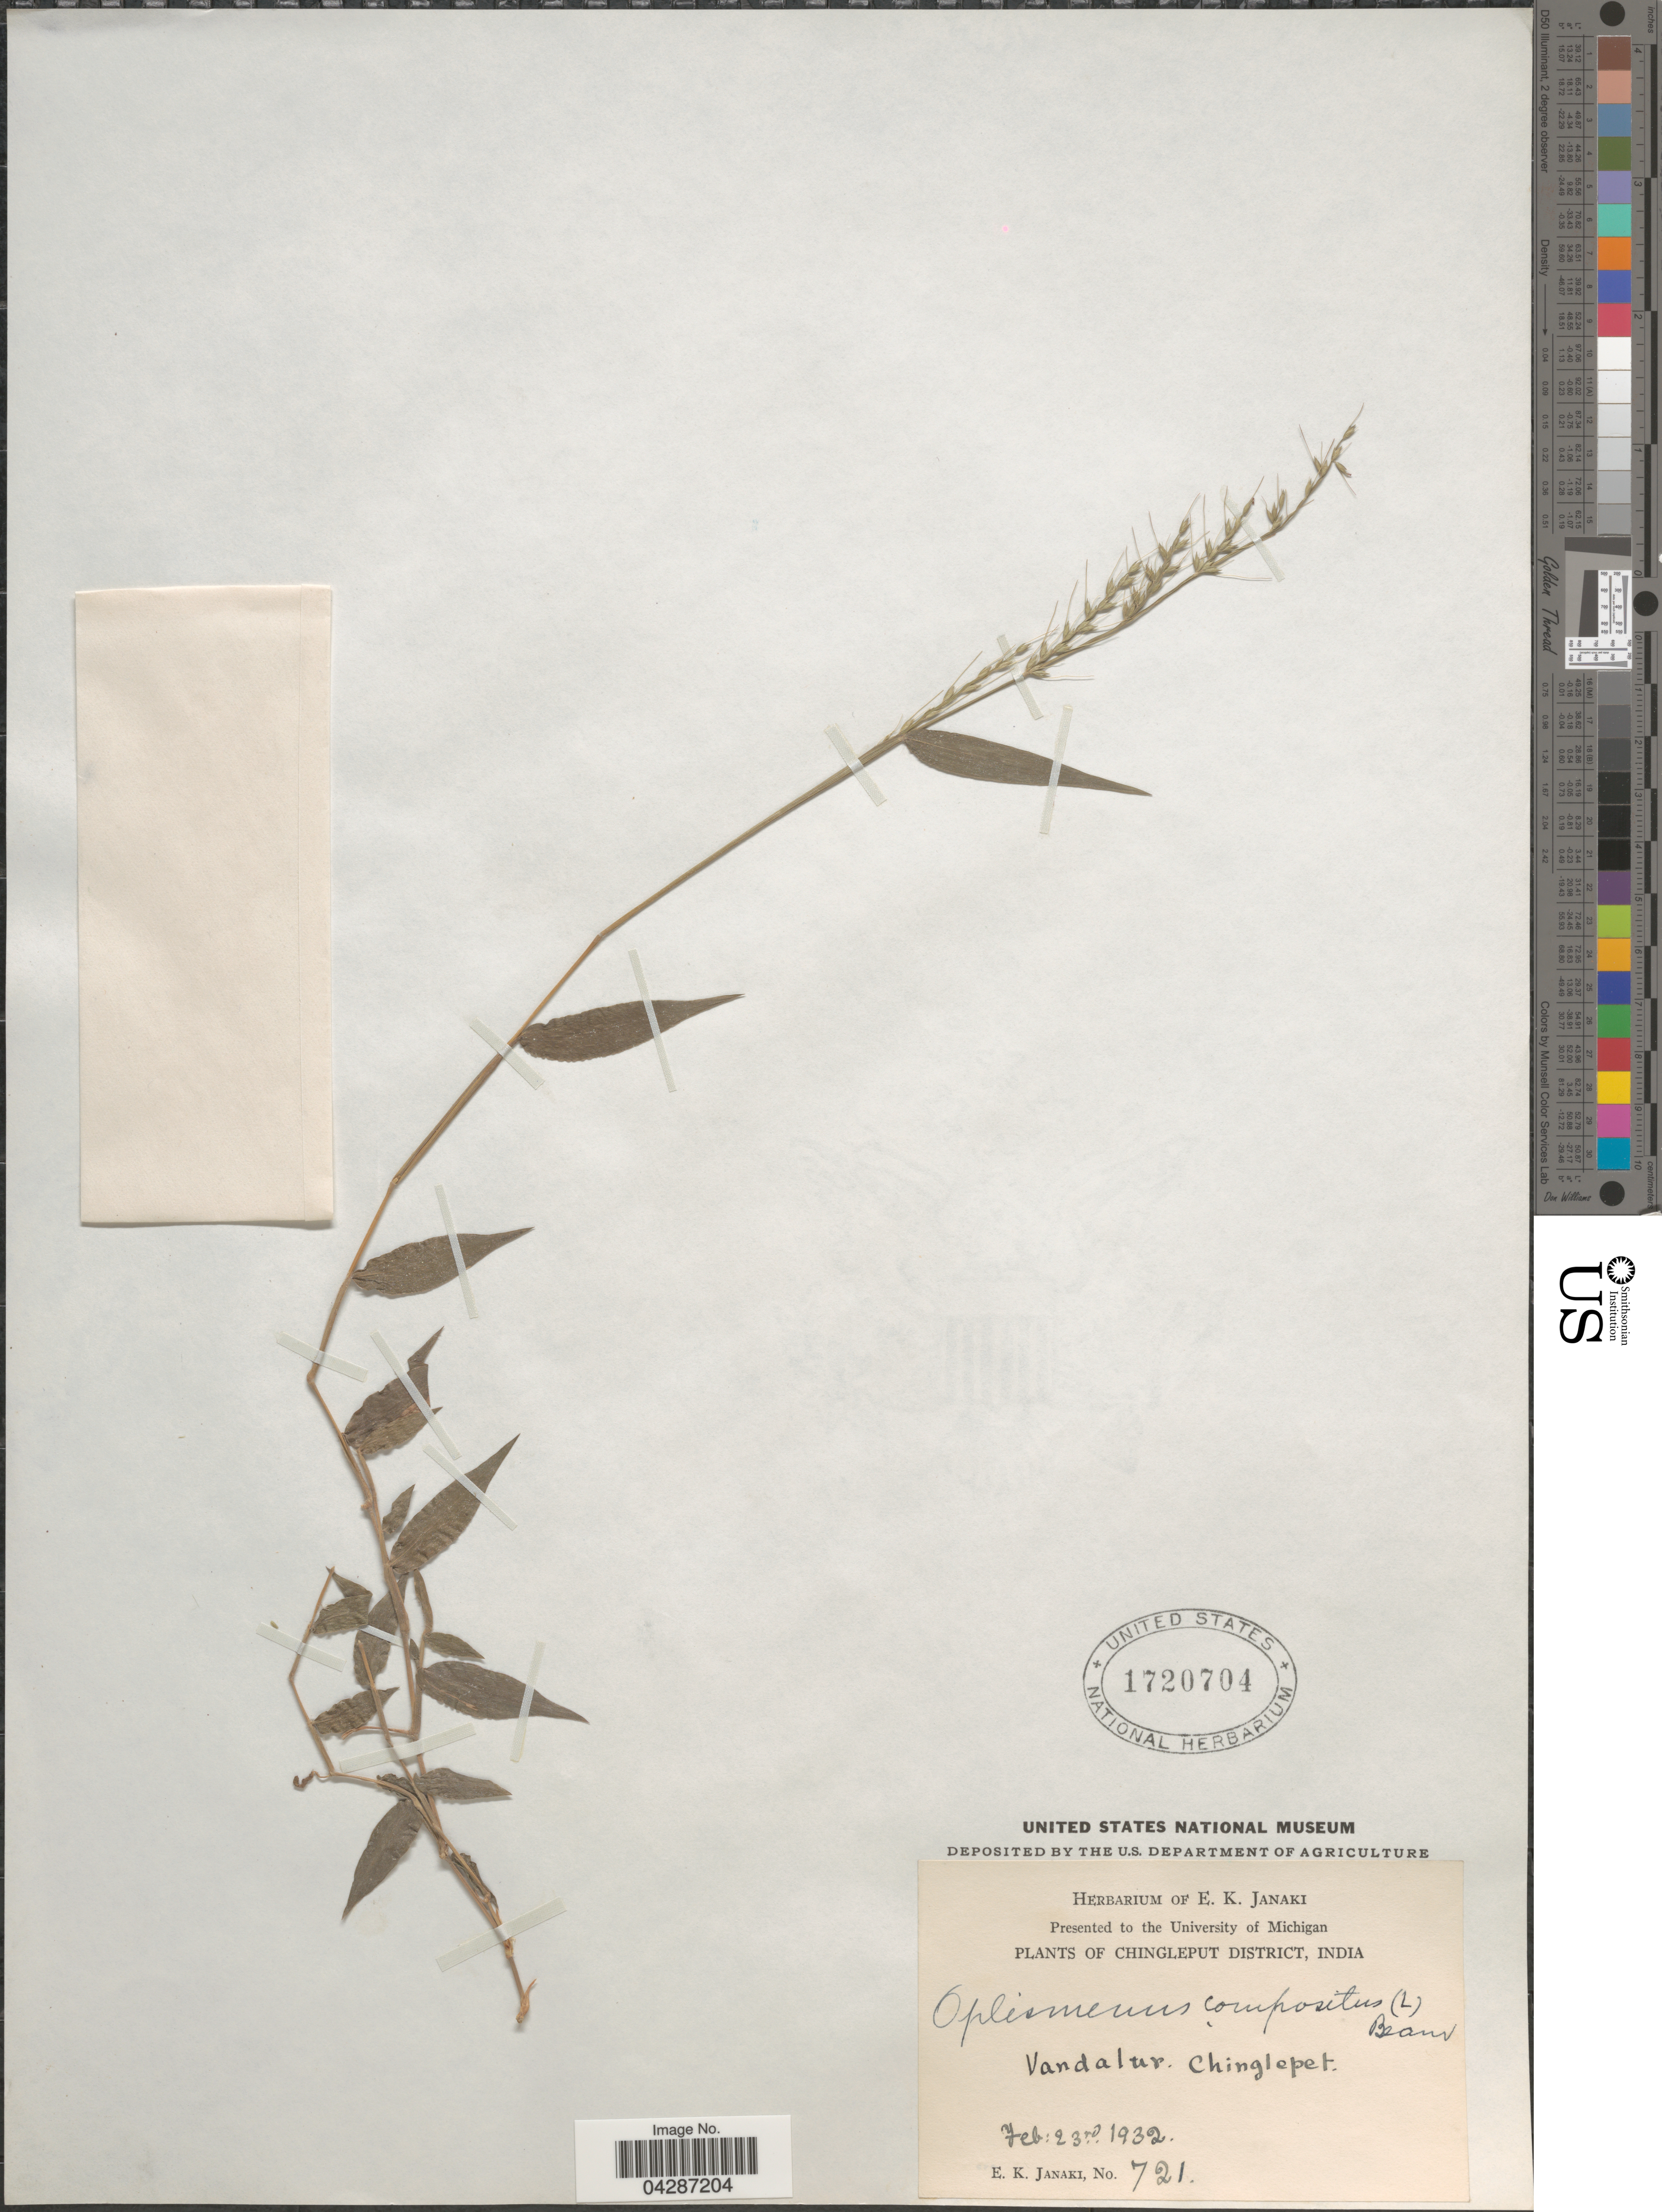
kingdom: Plantae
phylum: Tracheophyta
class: Liliopsida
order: Poales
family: Poaceae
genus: Oplismenus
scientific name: Oplismenus compositus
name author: (L.) P. Beauv.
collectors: E. Janaki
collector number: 721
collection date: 1932-02-23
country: India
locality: Chingleput District. Vandalur. Chinlepet.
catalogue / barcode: US 1720704